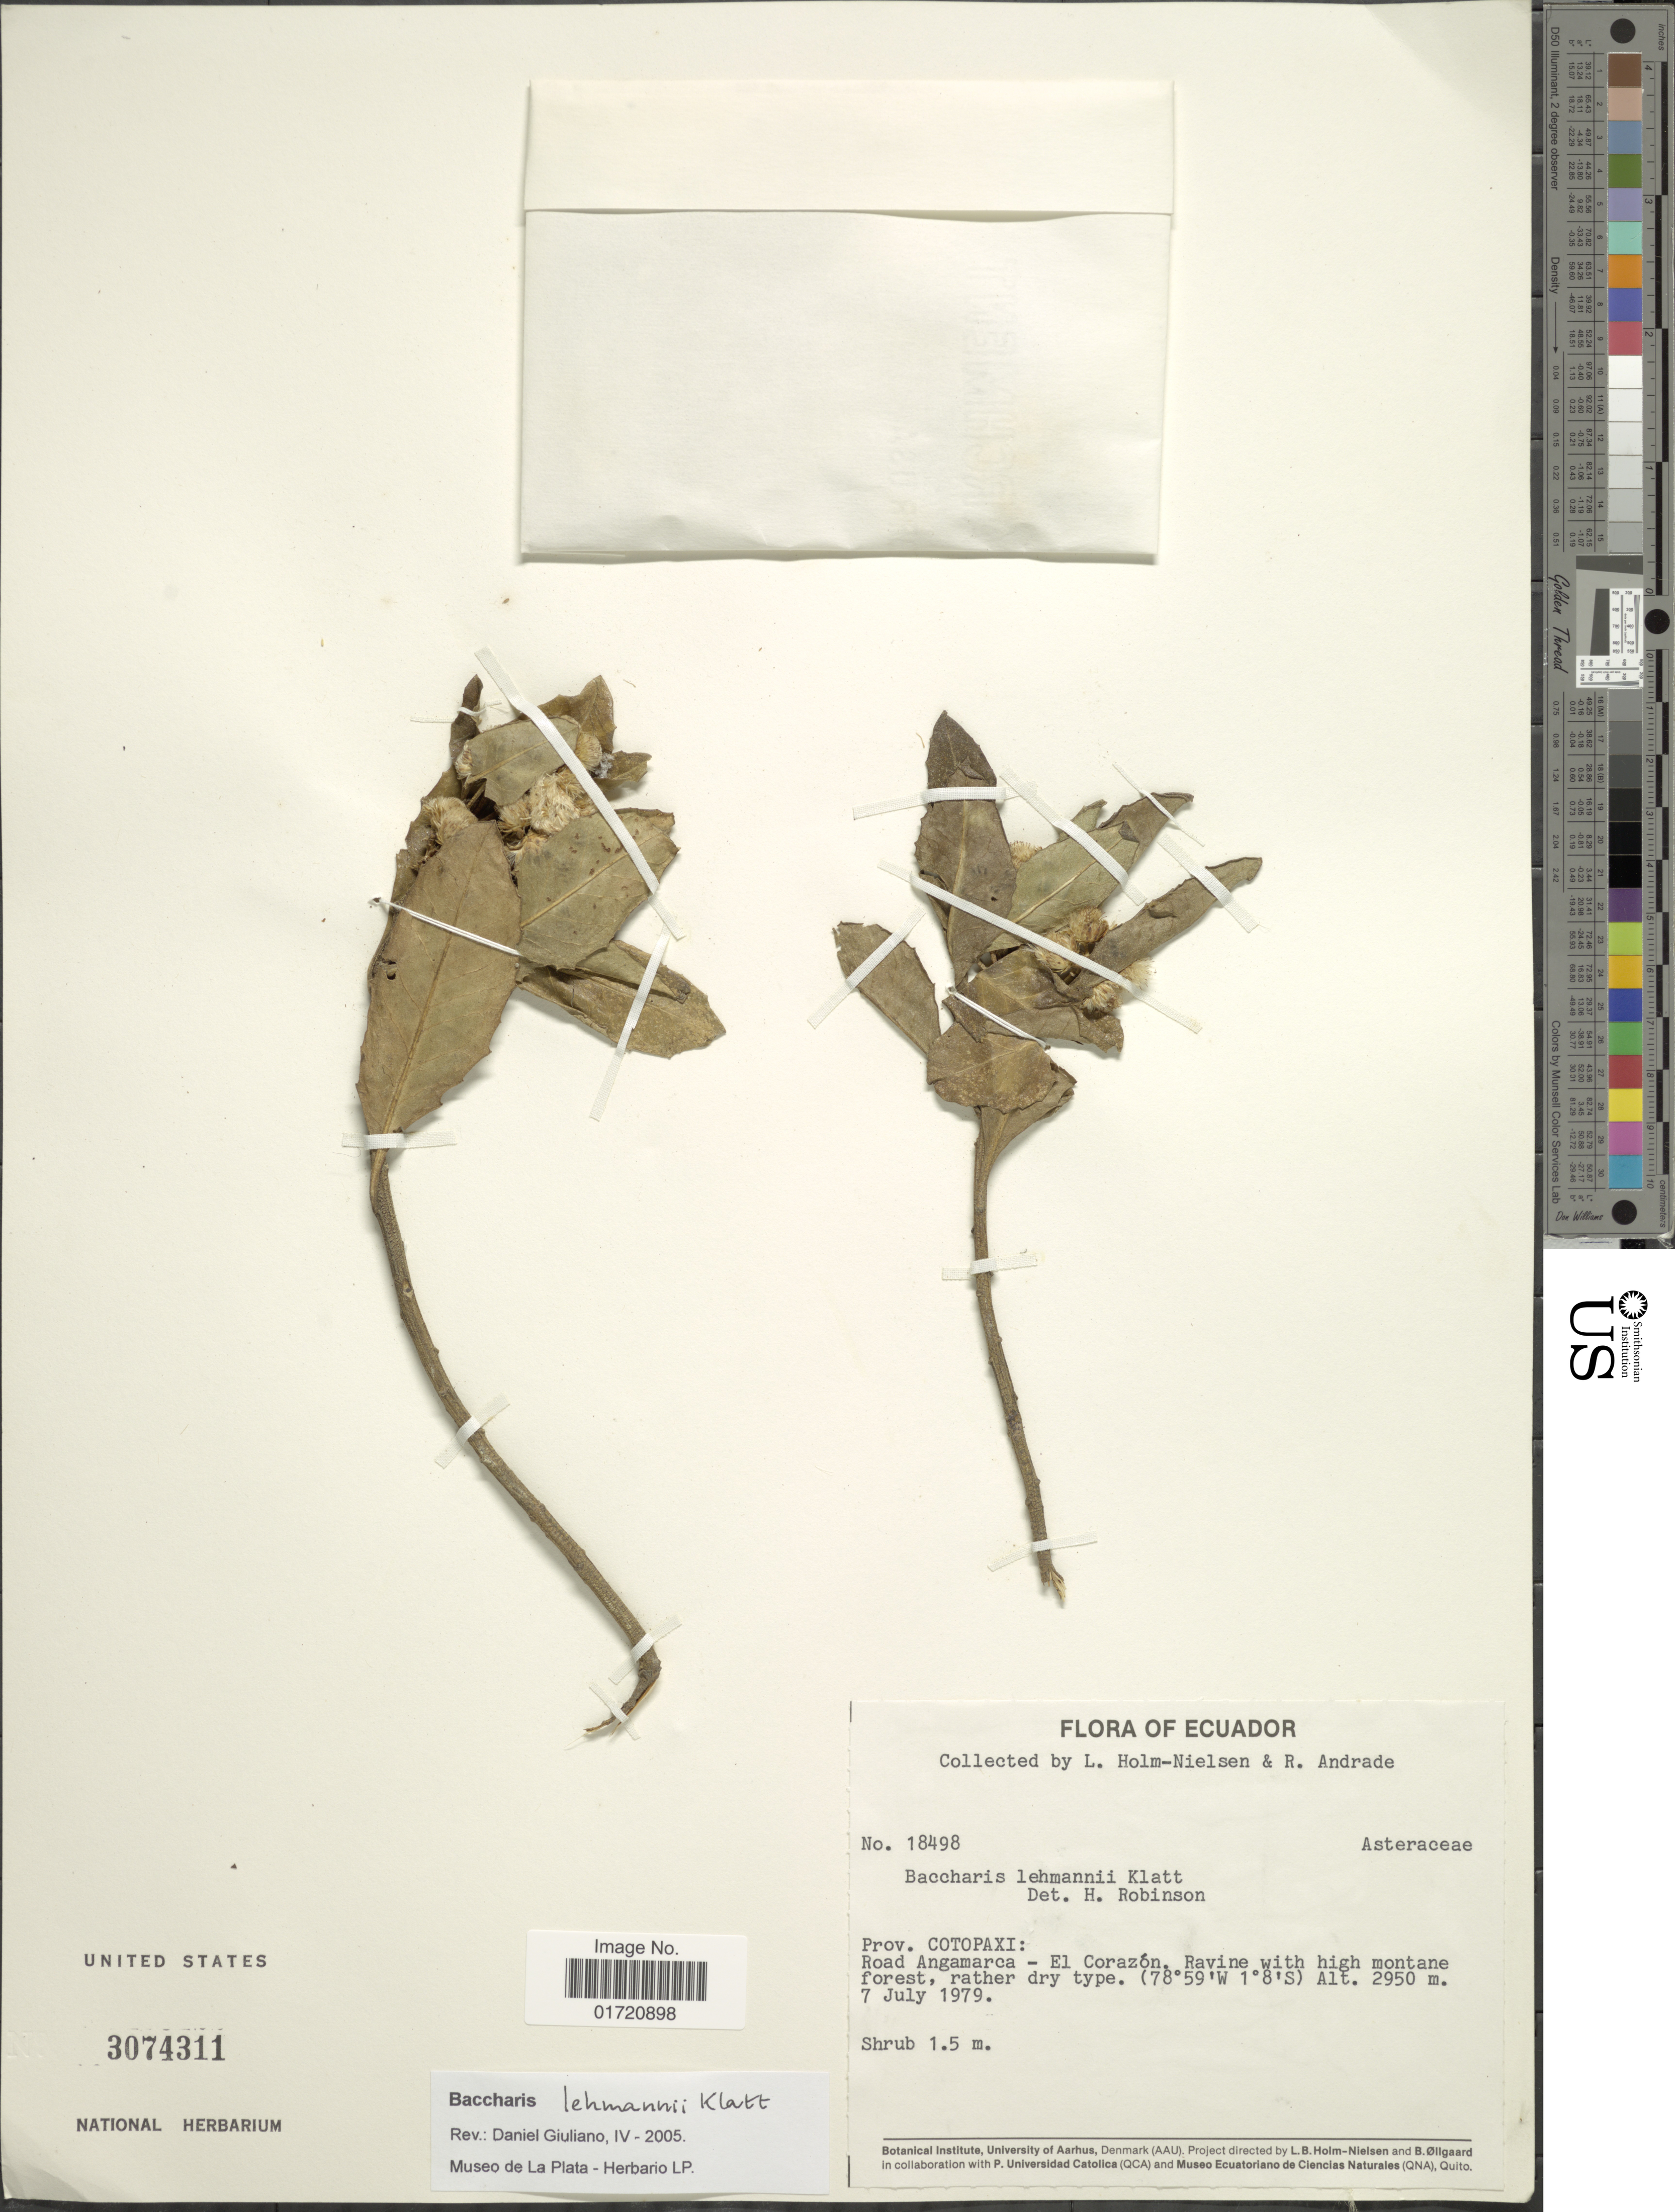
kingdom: Plantae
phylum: Tracheophyta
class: Magnoliopsida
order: Asterales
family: Asteraceae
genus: Baccharis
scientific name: Baccharis lehmannii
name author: Klatt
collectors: L. B. Holm-Nielsen & R. Andrade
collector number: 18498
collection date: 1997-07-07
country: Ecuador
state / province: Cotopaxi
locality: Road Angamarca-El Corazon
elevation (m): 2950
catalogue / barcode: US 3074311